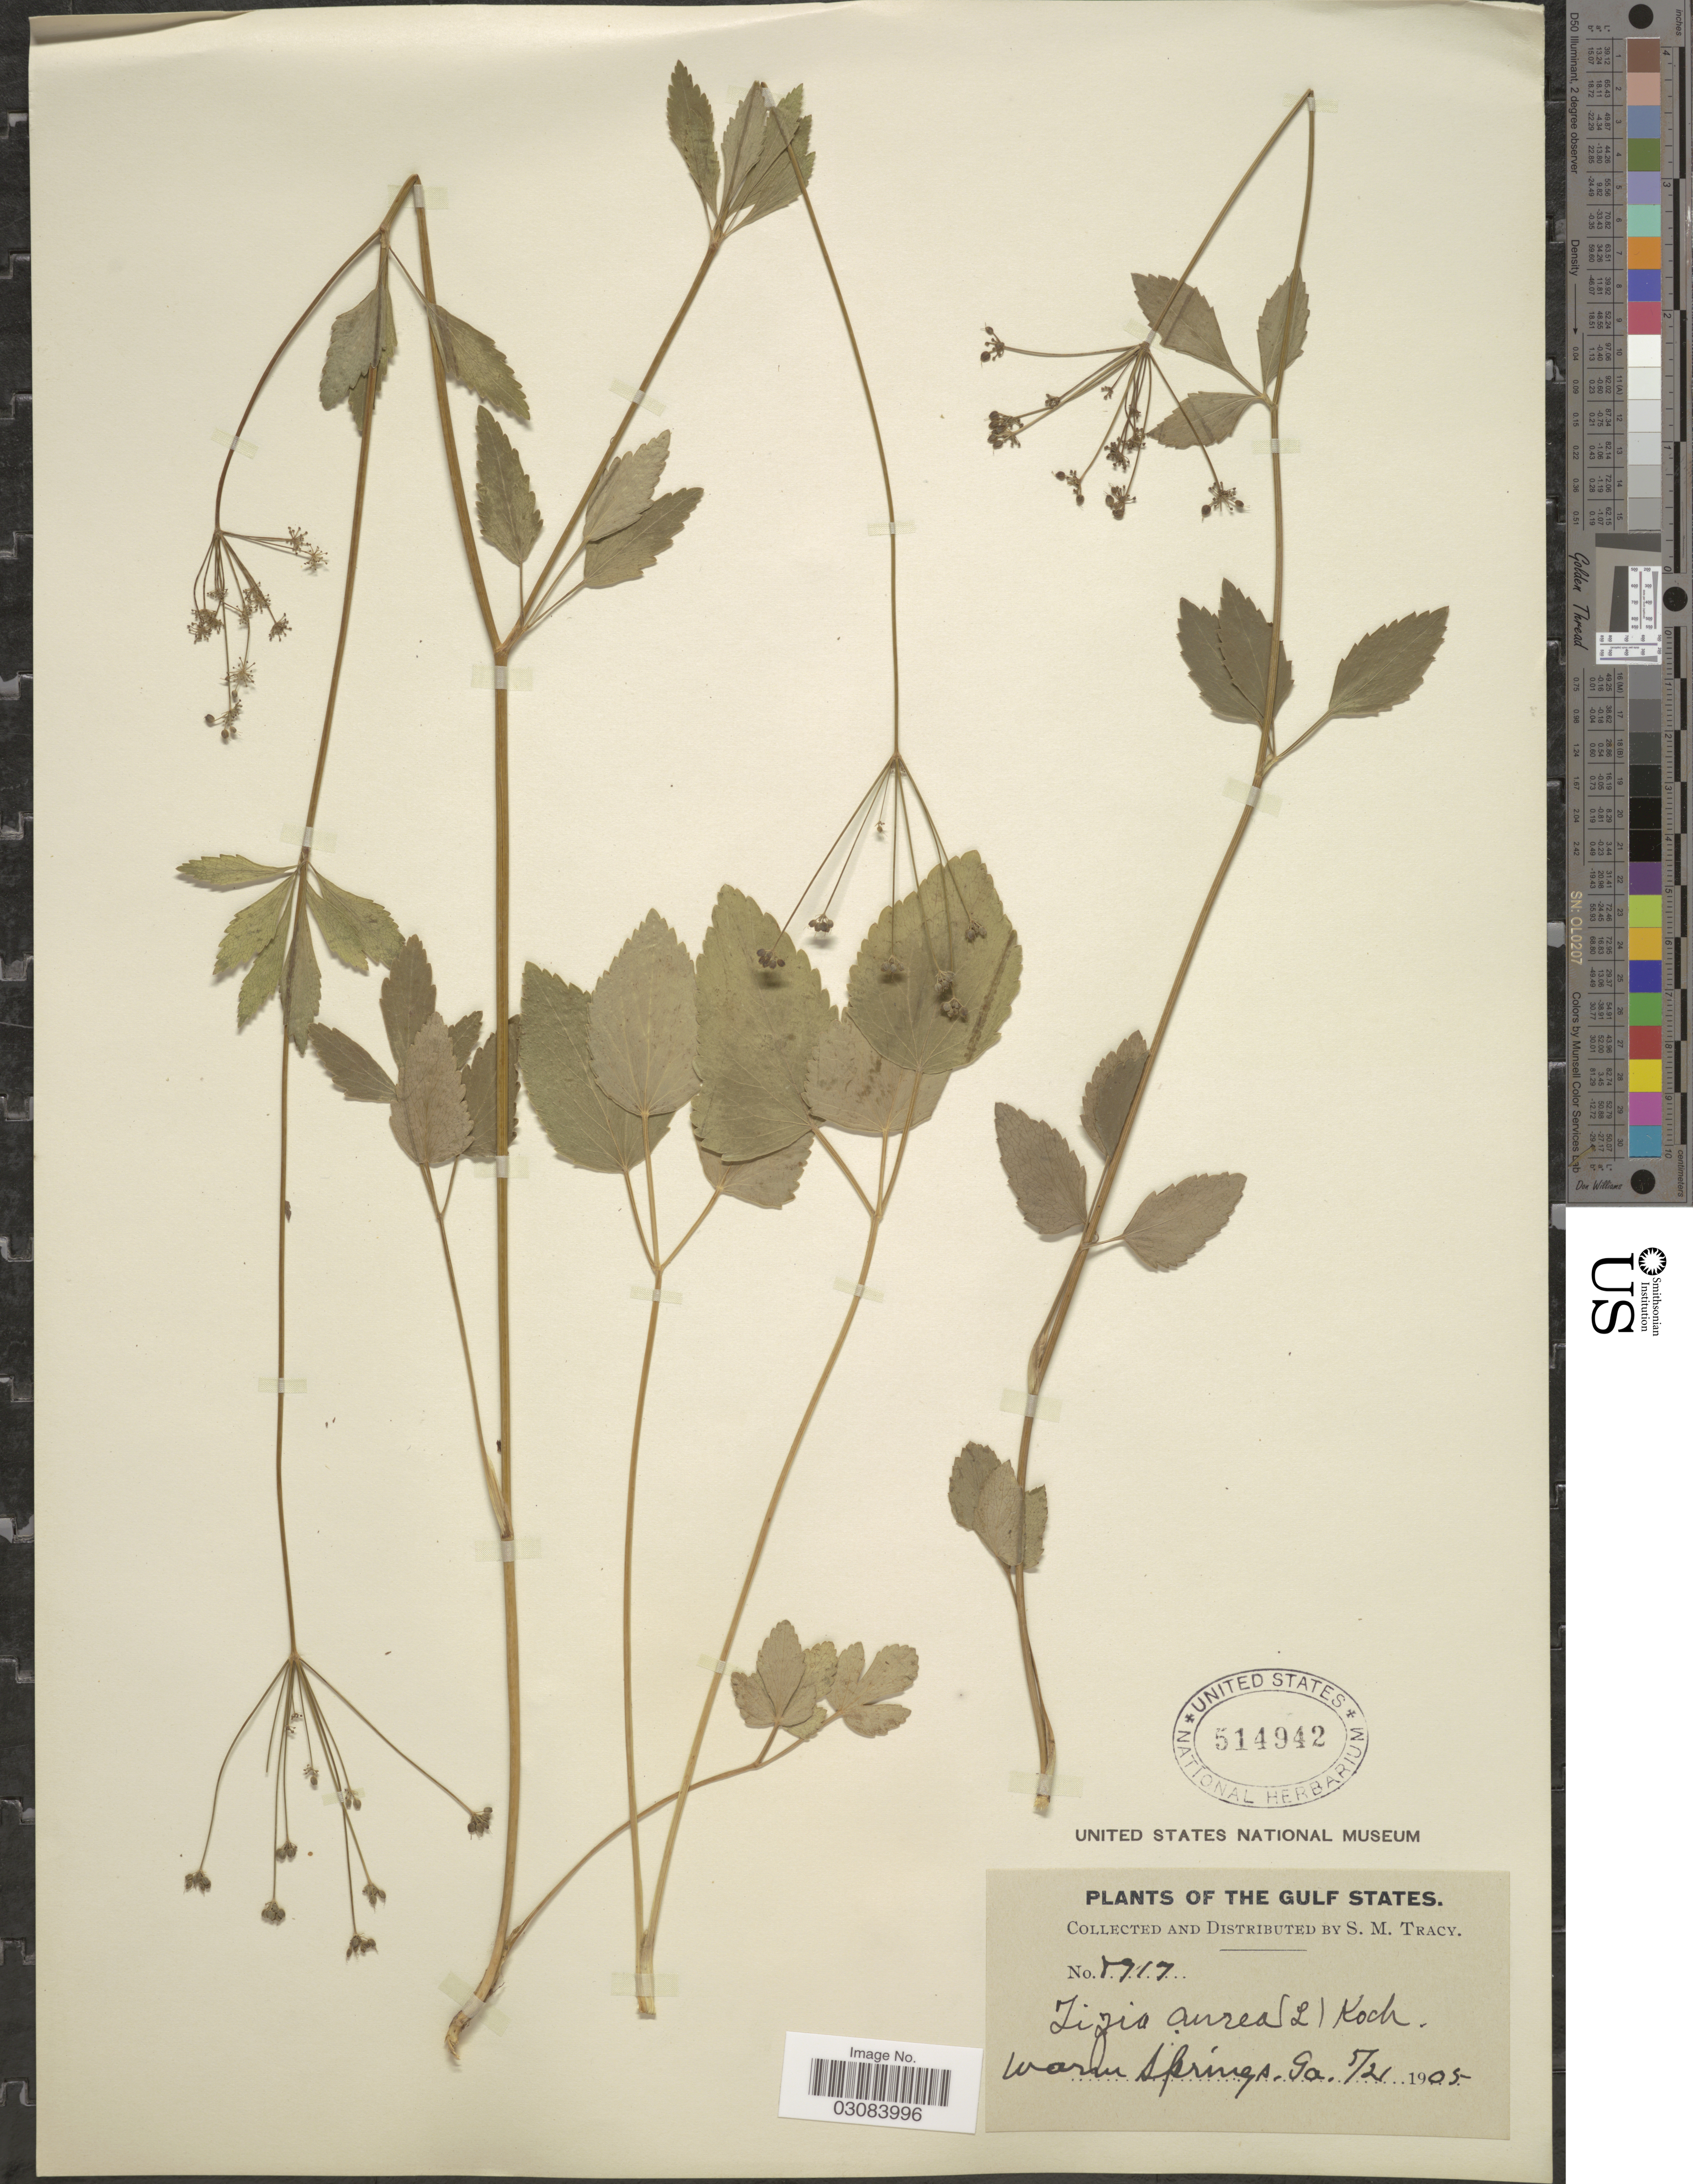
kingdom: Plantae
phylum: Tracheophyta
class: Magnoliopsida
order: Apiales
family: Apiaceae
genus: Zizia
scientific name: Zizia aurea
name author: (L.) Koch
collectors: S. M. Tracy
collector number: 8917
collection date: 1905-05-21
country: United States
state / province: Georgia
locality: The Gulf States. Warm Springs.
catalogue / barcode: US 514942